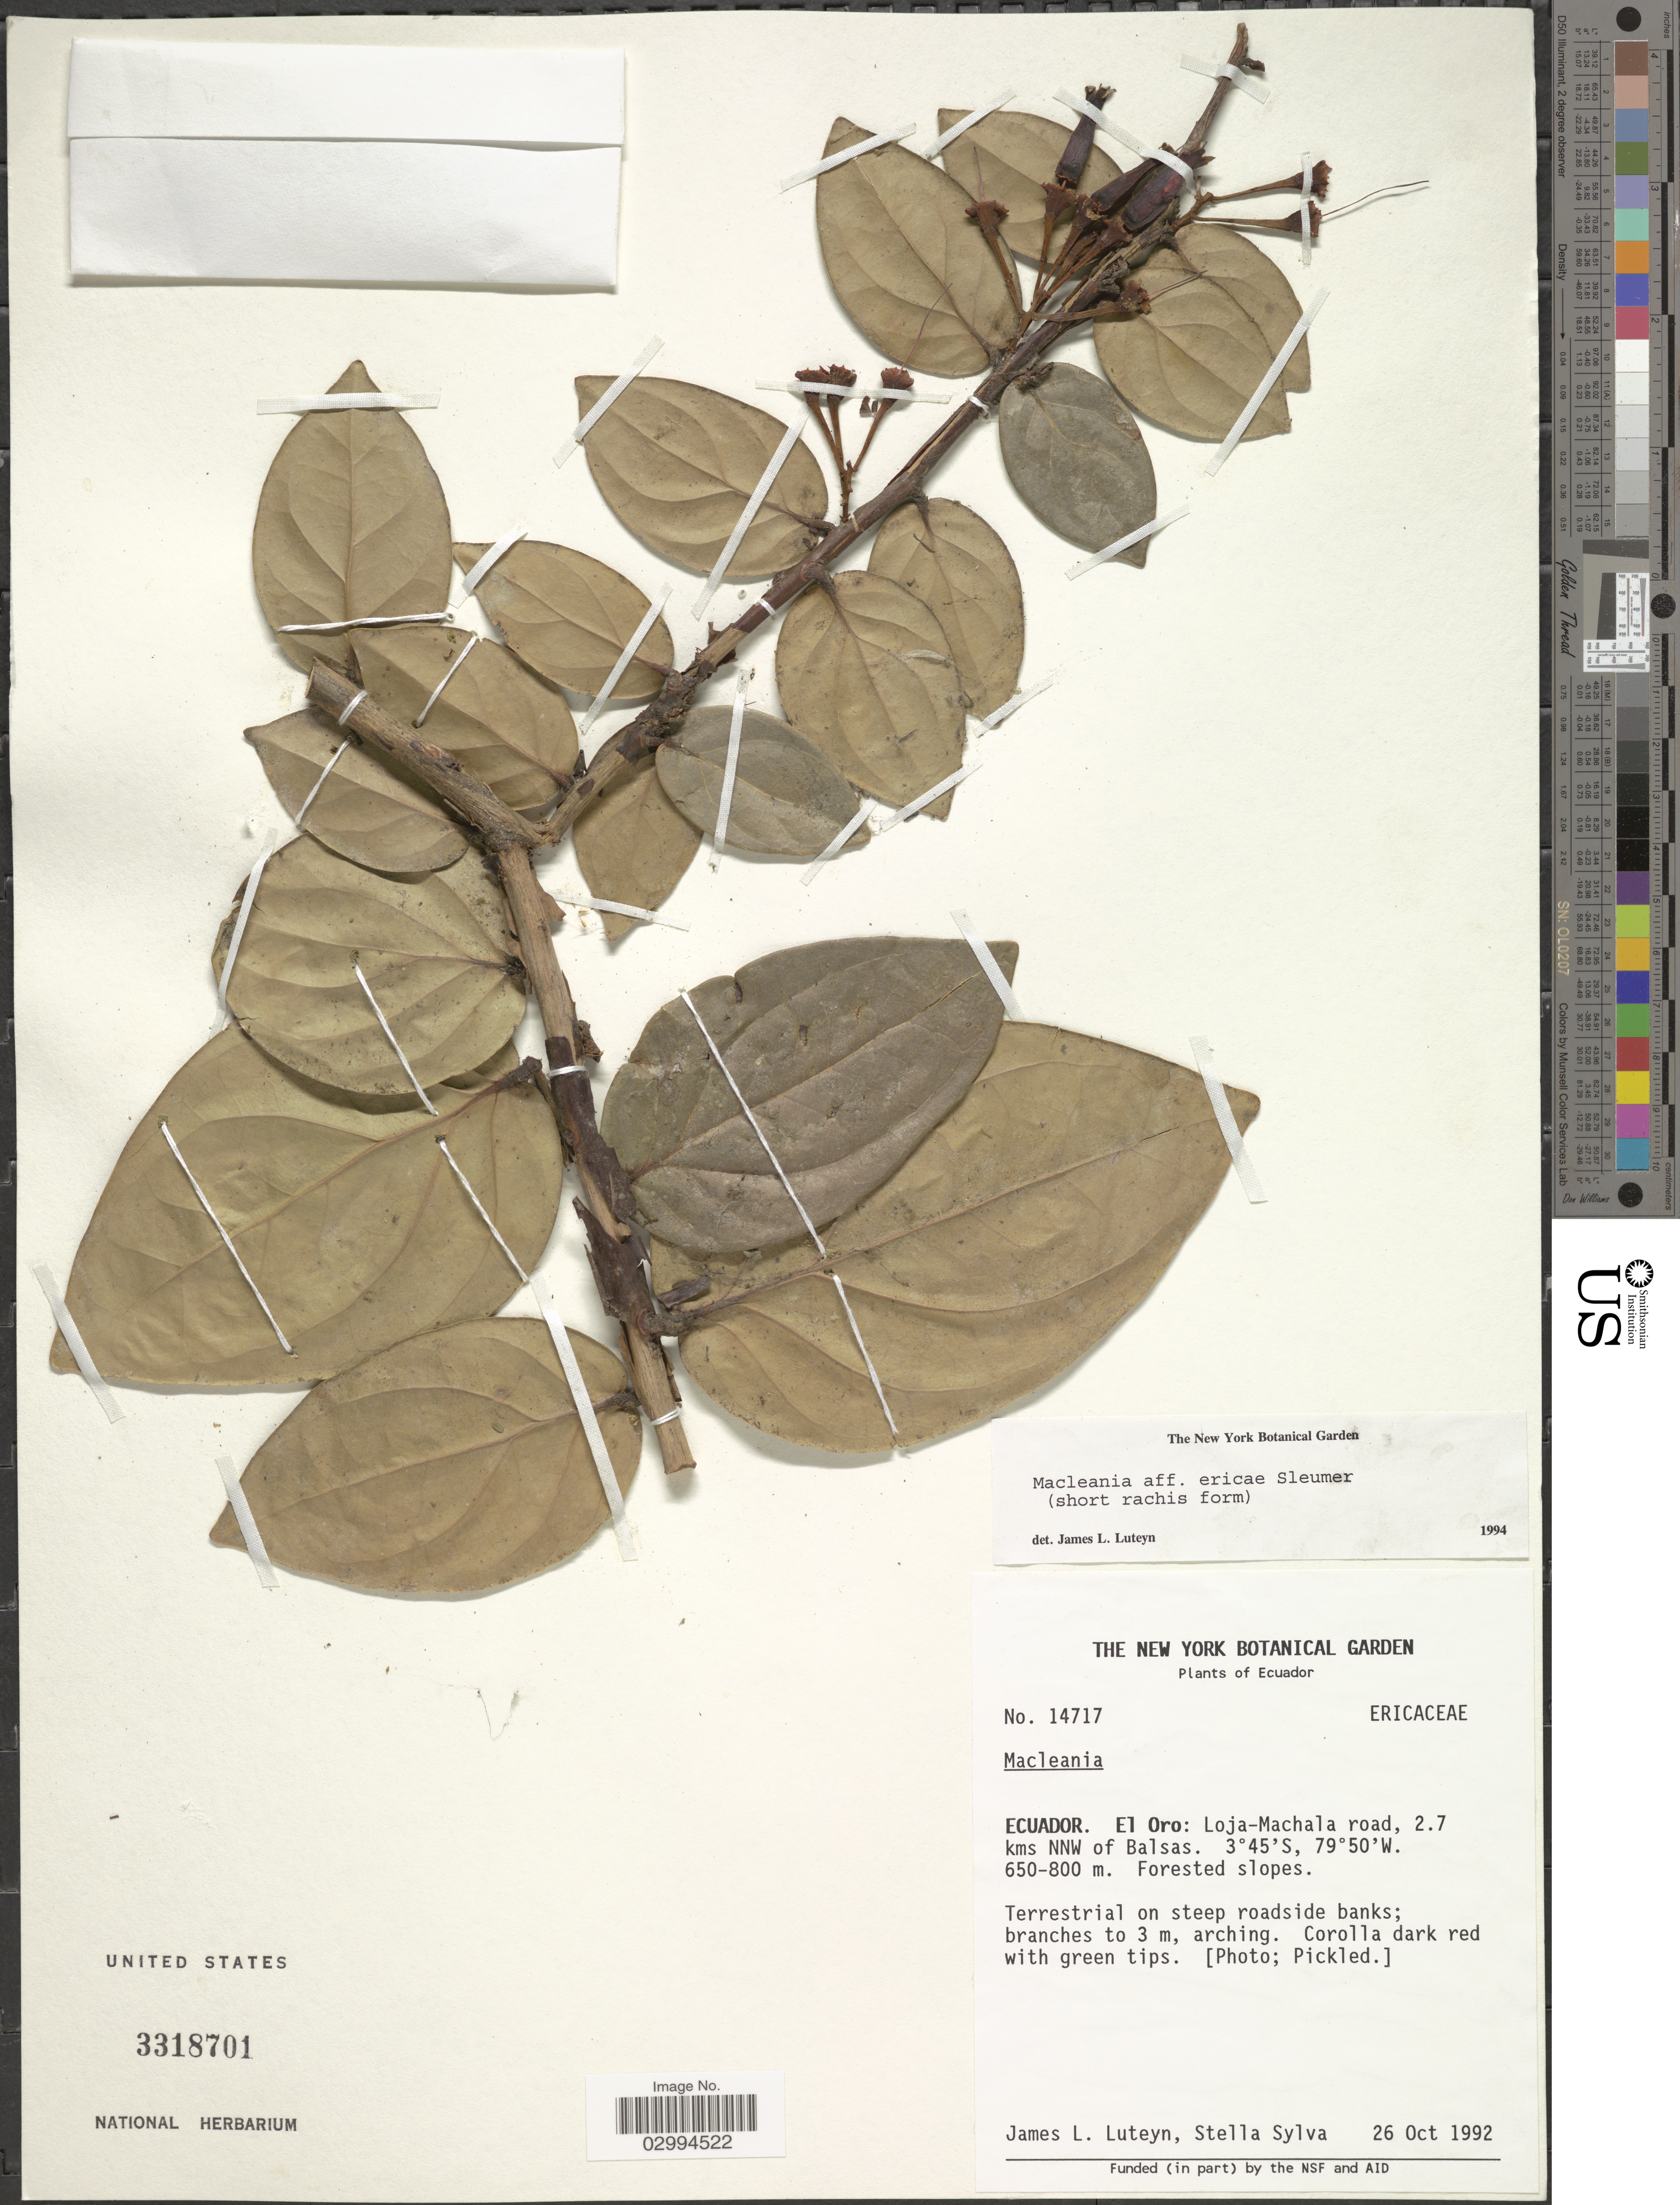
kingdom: Plantae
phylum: Tracheophyta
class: Magnoliopsida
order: Ericales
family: Ericaceae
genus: Macleania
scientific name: Macleania ericae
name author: Sleumer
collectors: J. L. Luteyn & S. Sylva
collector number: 14717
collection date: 1992-10-26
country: Ecuador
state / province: El Oro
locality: Loja-Machala road, 2.7 kms NNW of Balsas.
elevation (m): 650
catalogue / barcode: US 3318701